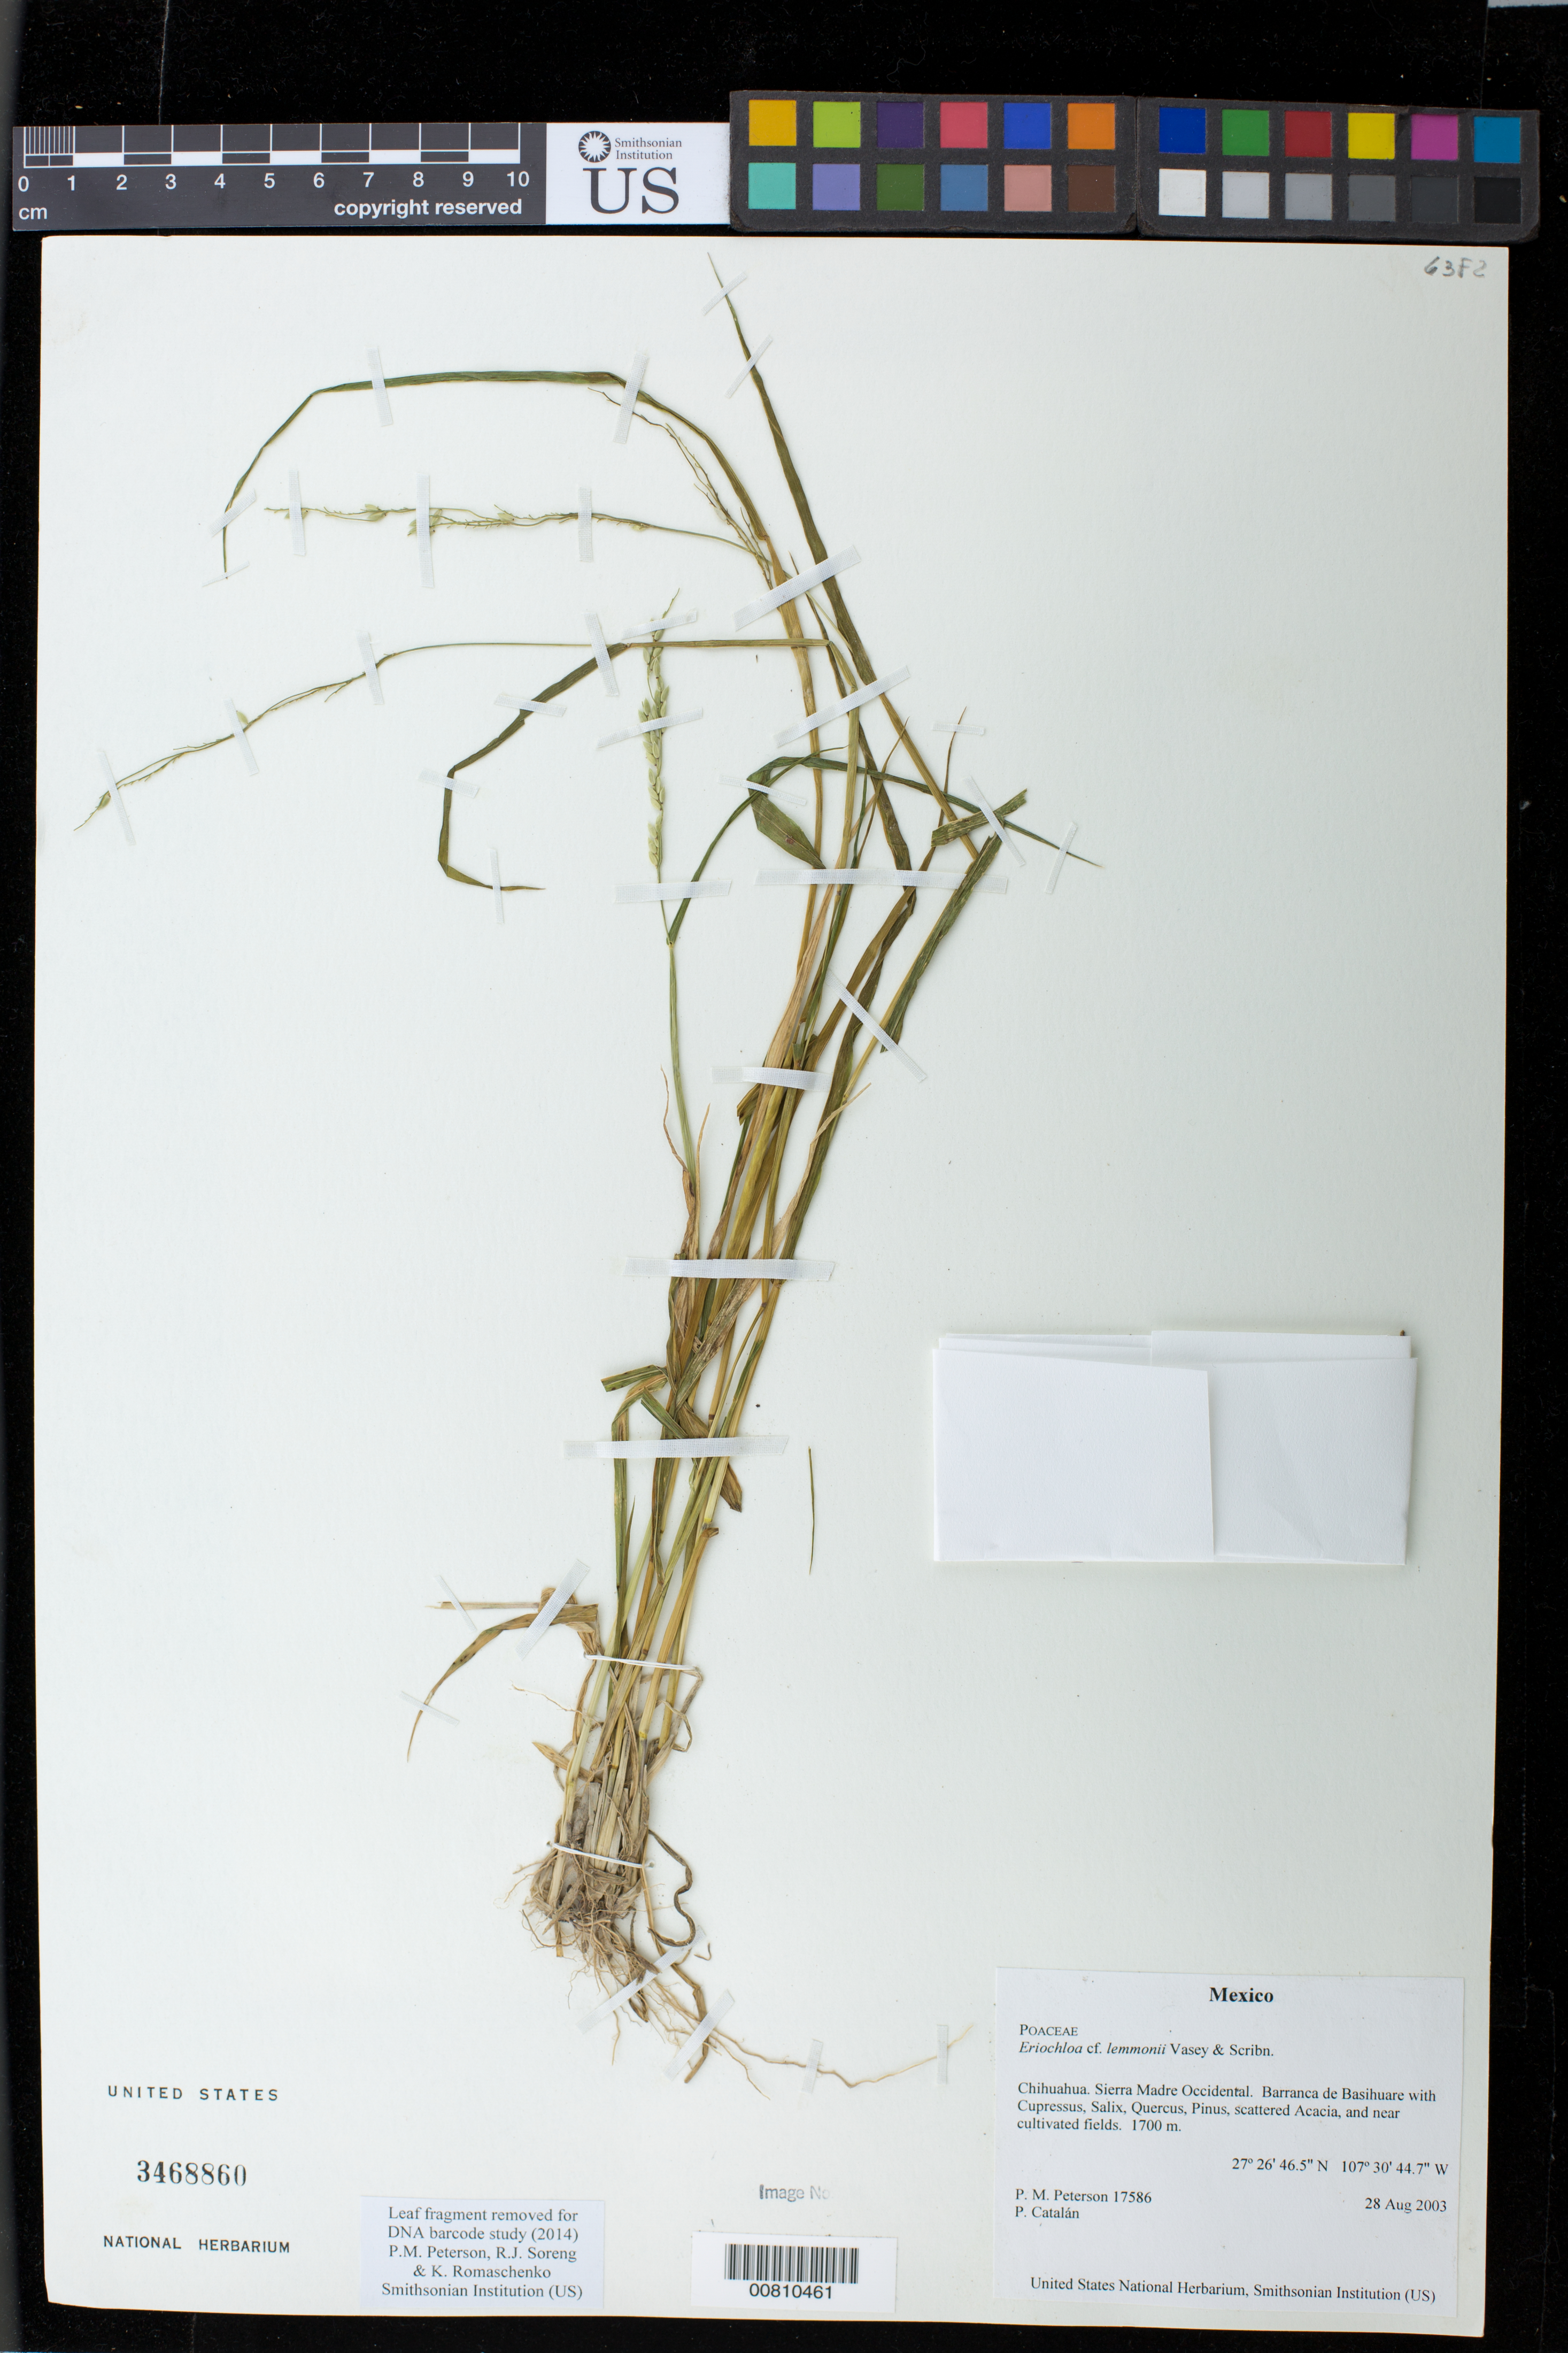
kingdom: Plantae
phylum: Tracheophyta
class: Liliopsida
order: Poales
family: Poaceae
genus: Eriochloa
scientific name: Eriochloa lemmonii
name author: Vasey & Scribn.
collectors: P. M. Peterson & P. Catalán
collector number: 17586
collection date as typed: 28 Aug 2003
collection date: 2003-08-28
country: Mexico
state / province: Chihuahua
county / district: Sierra Madre Occidental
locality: Barranca de Basihuare with Cupressus, Salix, Quercus, Pinus, scattered Acacia, and near cultivated fields.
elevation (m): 1700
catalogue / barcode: US 3468860